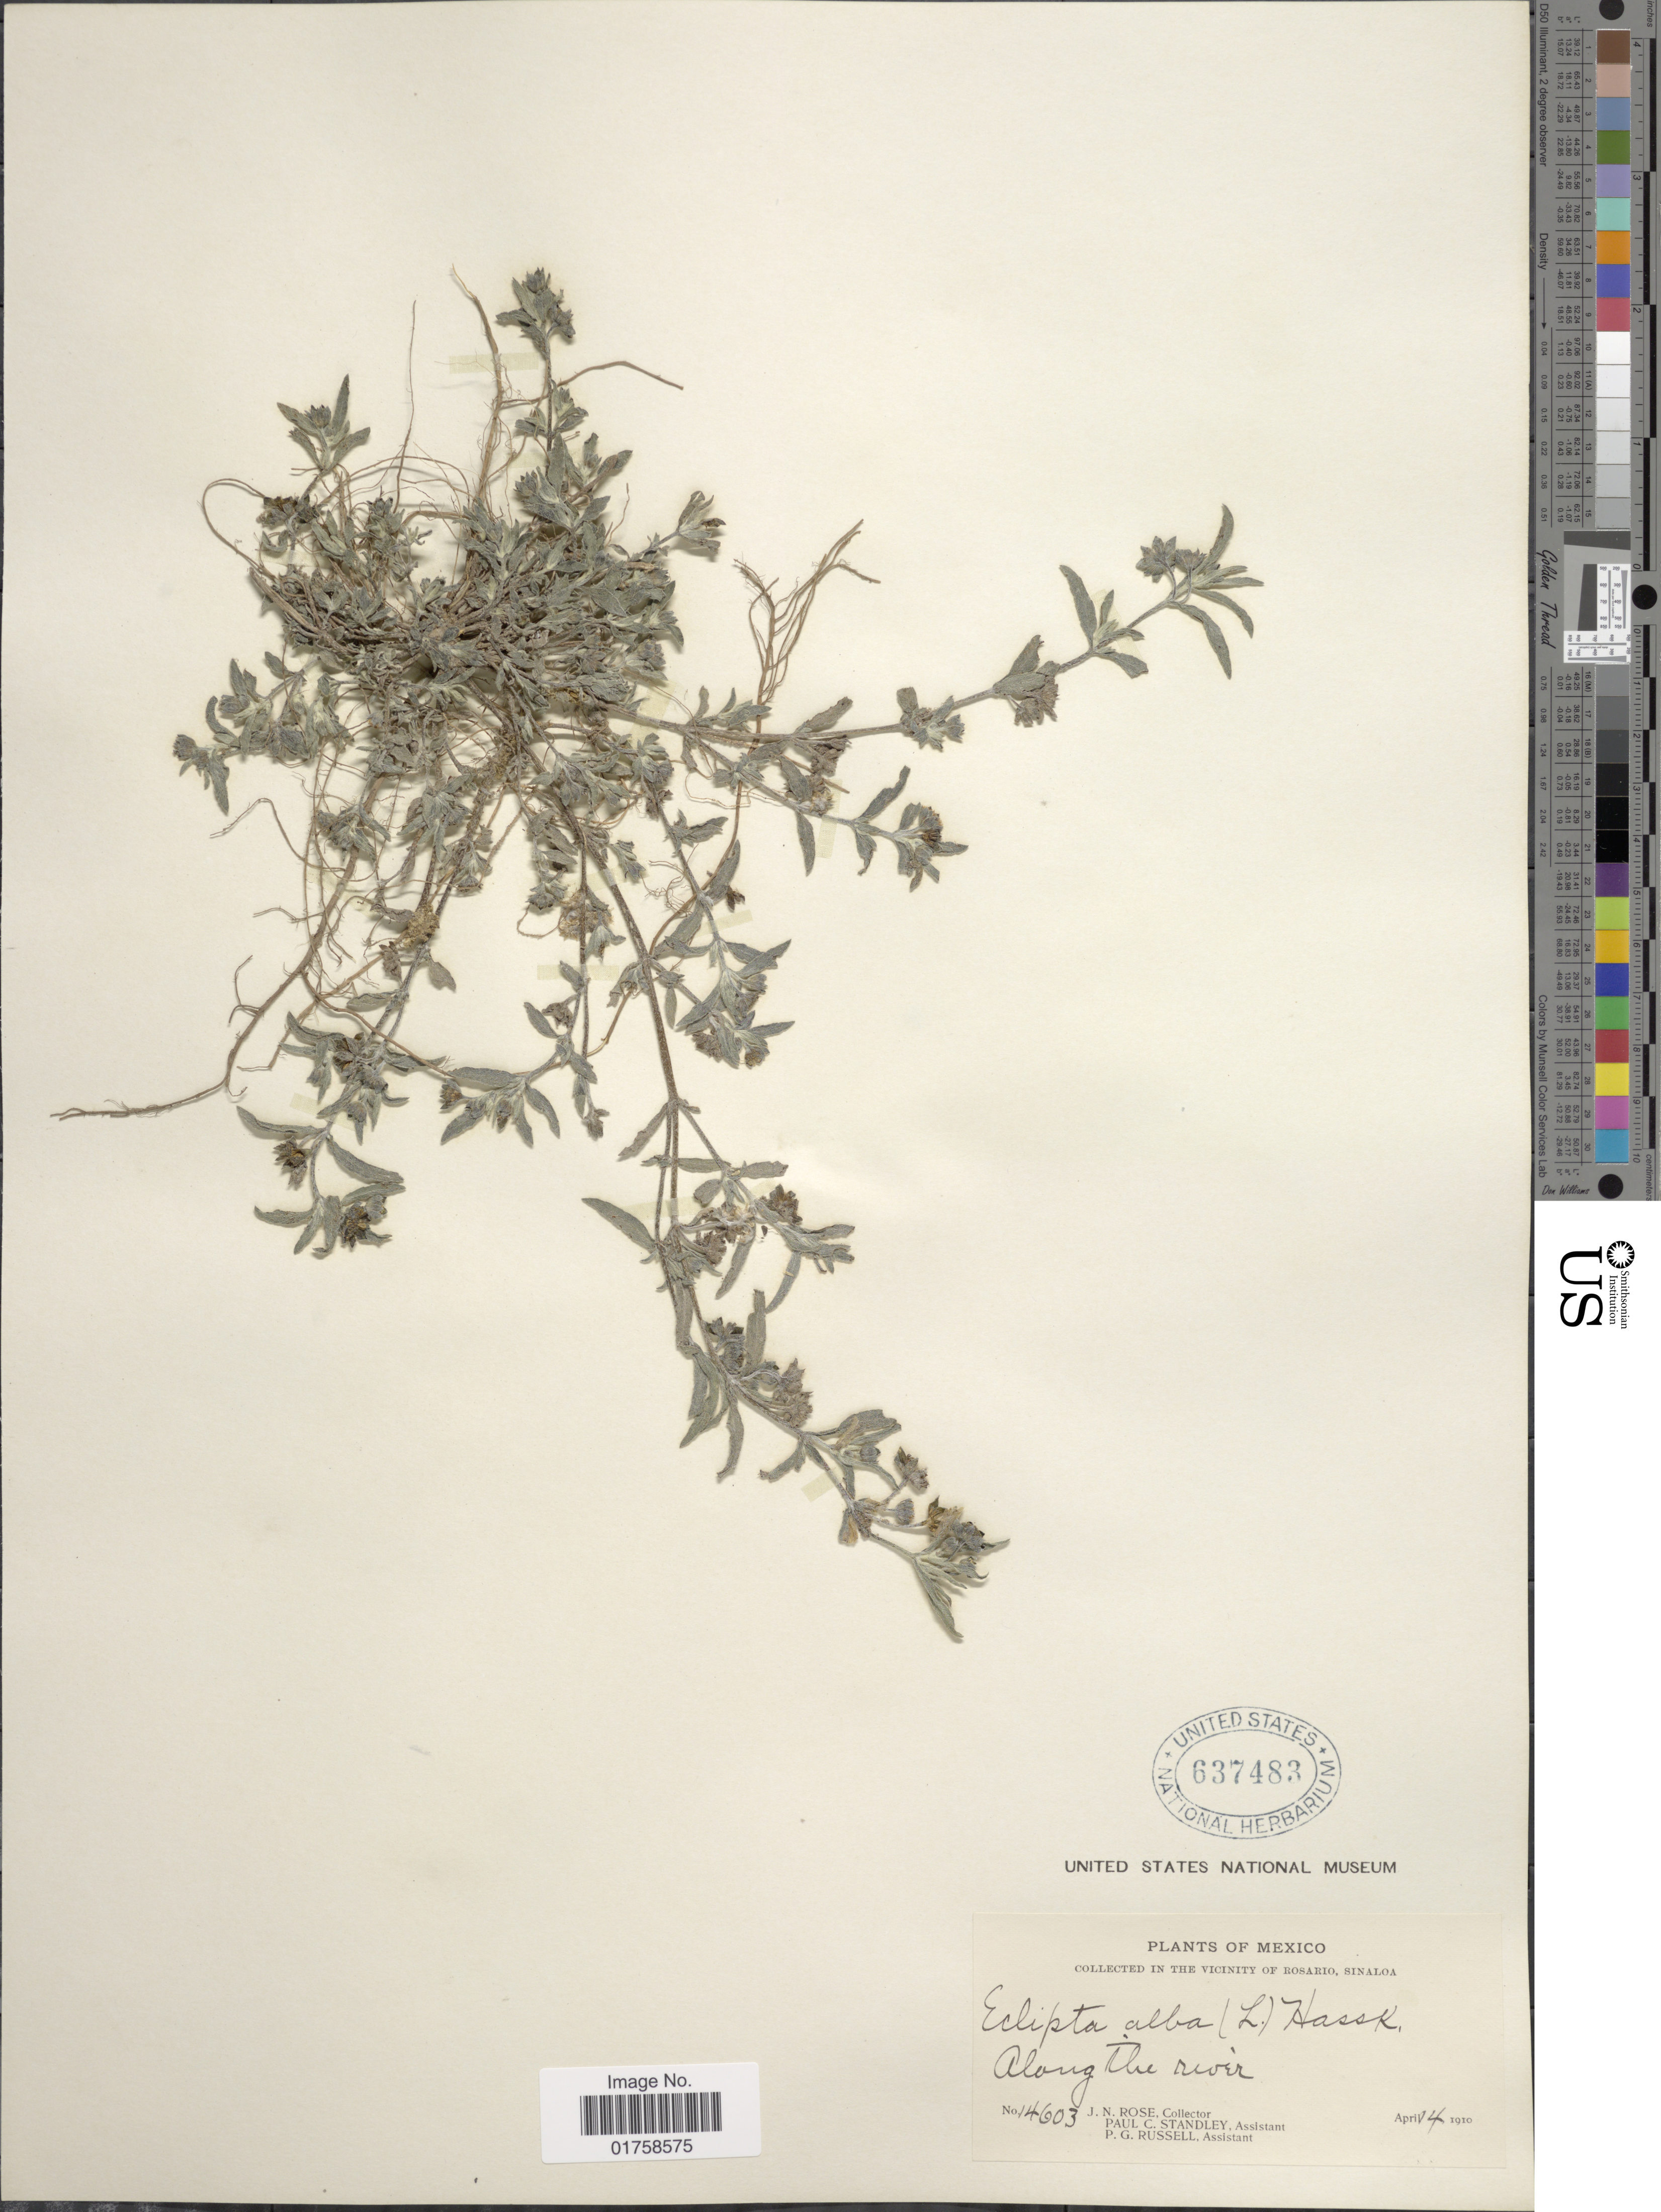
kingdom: Plantae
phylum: Tracheophyta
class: Magnoliopsida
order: Asterales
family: Asteraceae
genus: Eclipta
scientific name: Eclipta alba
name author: (L.) Hassk.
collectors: J. N. Rose, P. C. Standley & P. G. Russell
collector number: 1460.3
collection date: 1910-04-14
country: Mexico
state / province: Sinaloa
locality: Mexico. In the vicinity of Rosario, Sinaloa, along the river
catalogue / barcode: US 637483